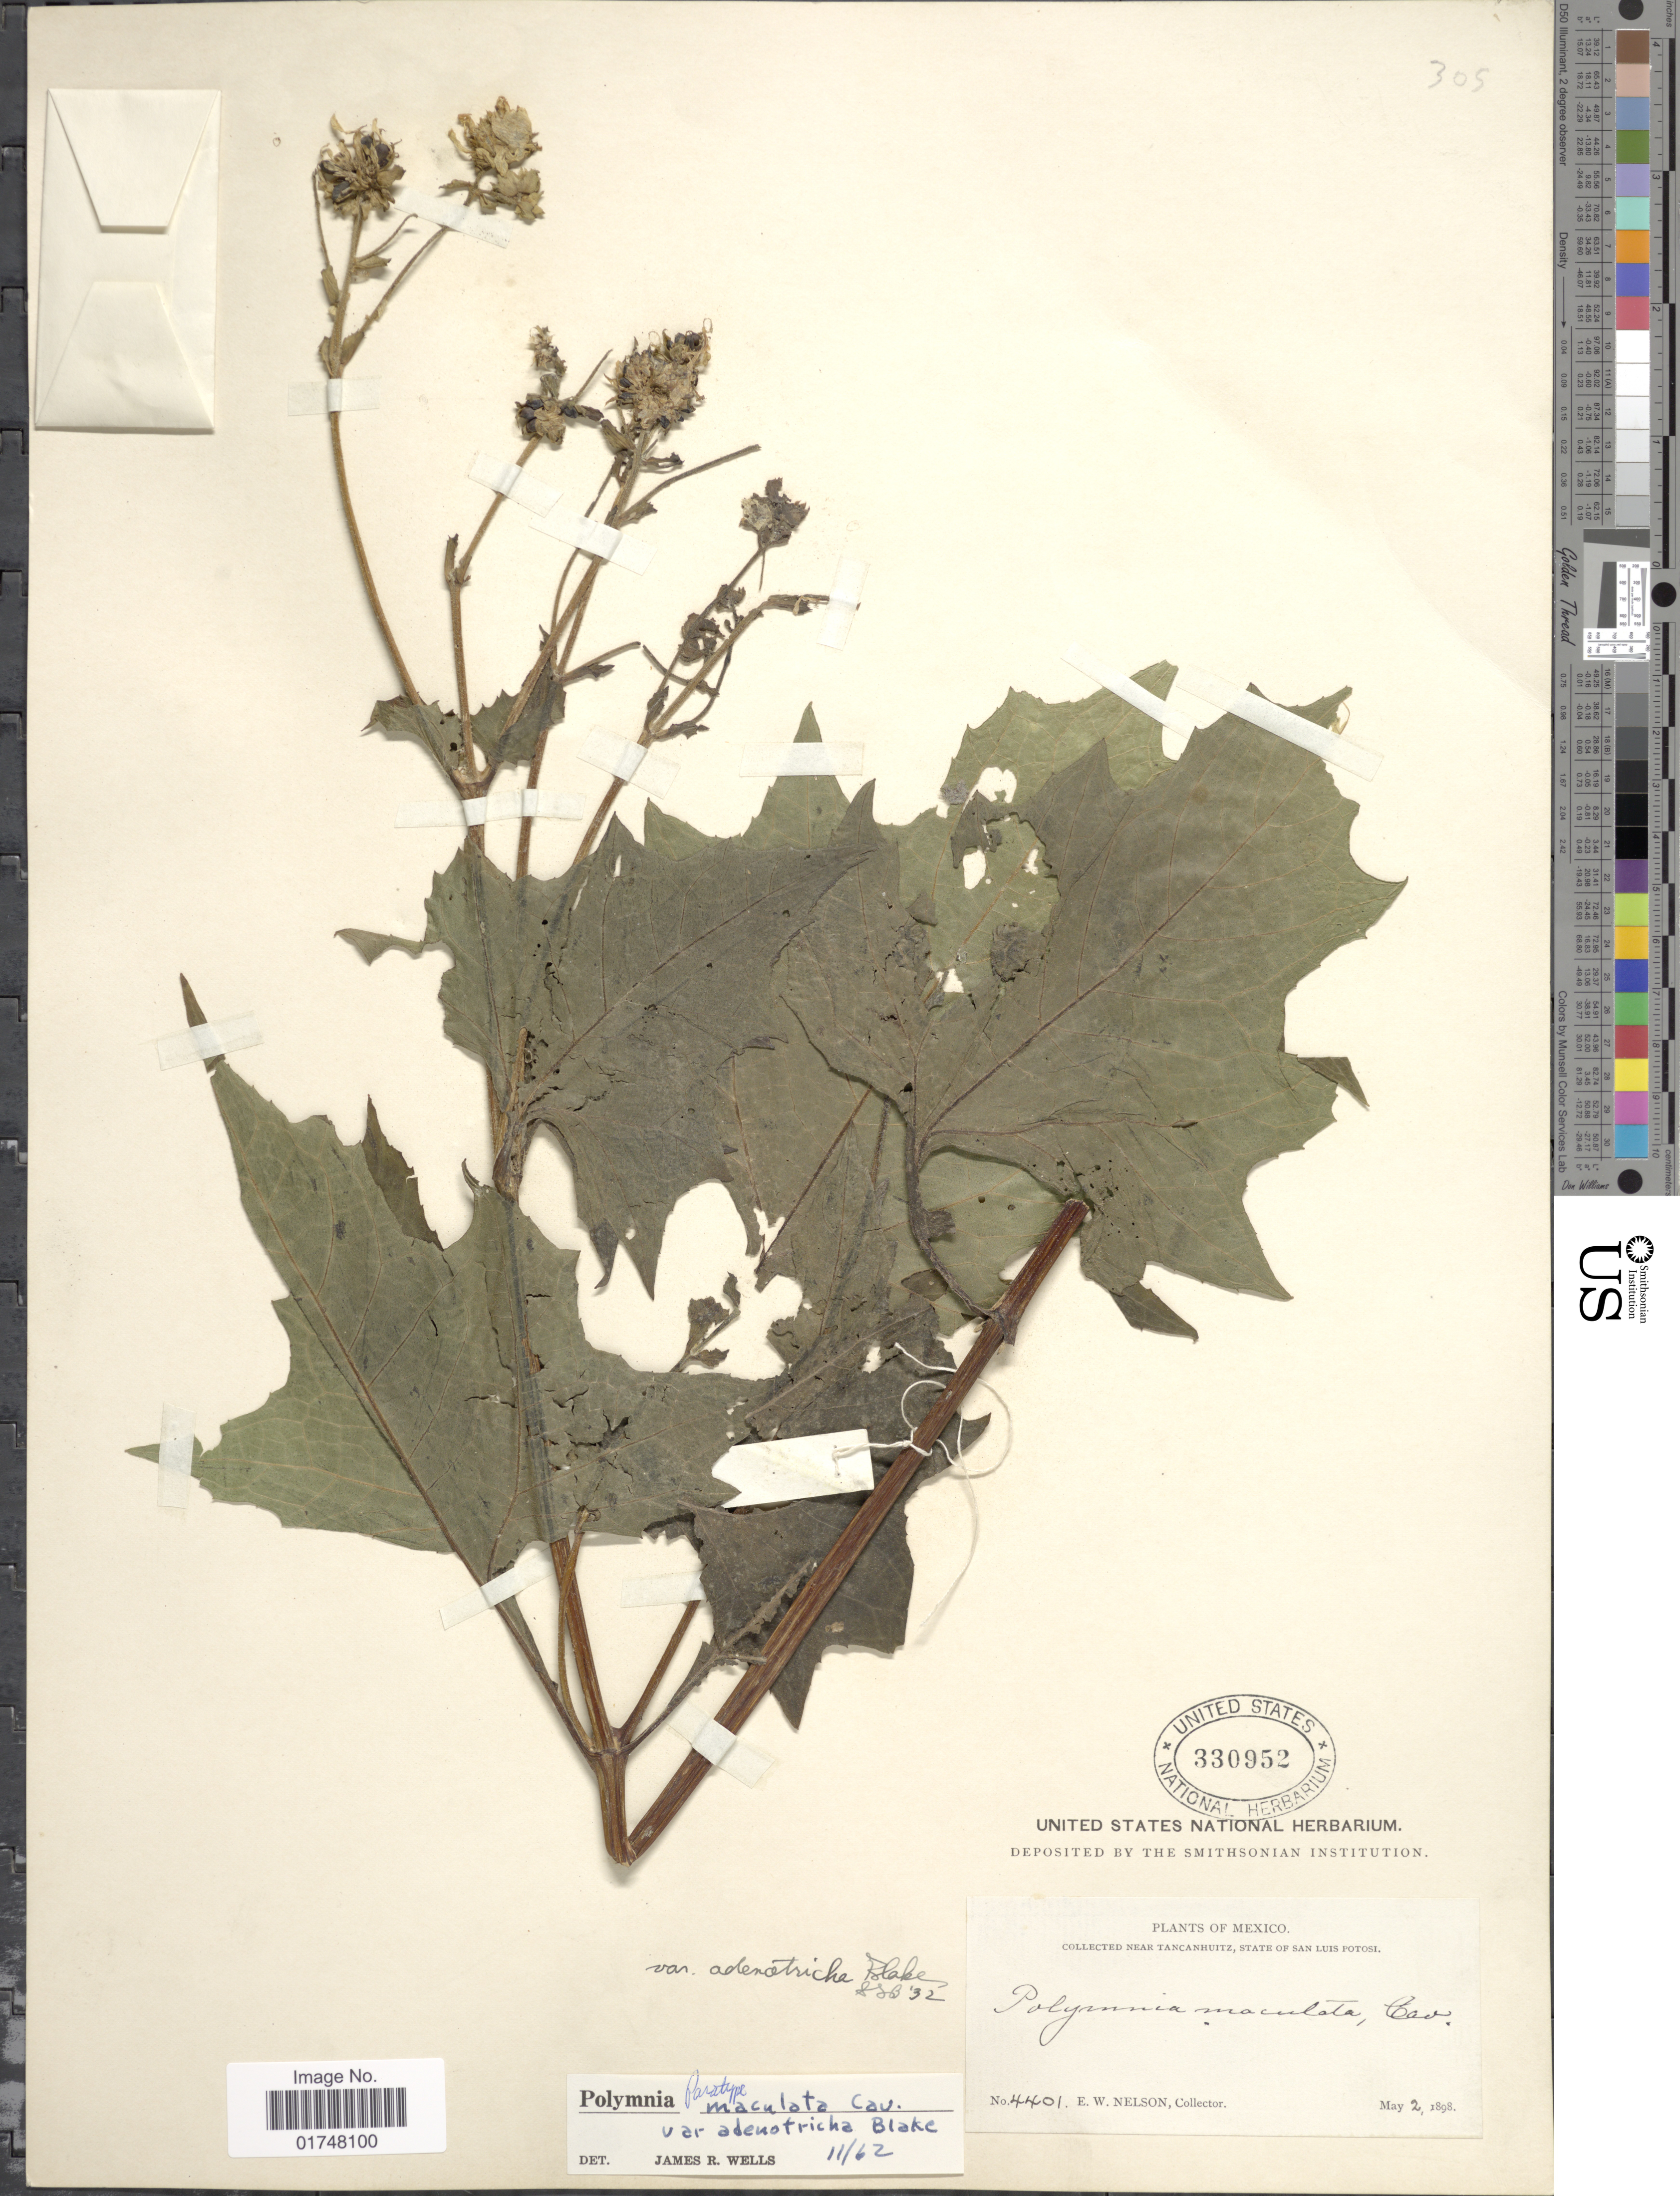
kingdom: Plantae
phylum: Tracheophyta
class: Magnoliopsida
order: Asterales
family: Asteraceae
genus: Smallanthus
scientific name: Smallanthus maculatus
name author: (Cav.) H. Rob.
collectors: E. W. Nelson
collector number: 4401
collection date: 1898-05-02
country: Mexico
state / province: San Luis Potosí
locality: Near Tancanhuitz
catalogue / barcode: US 330952